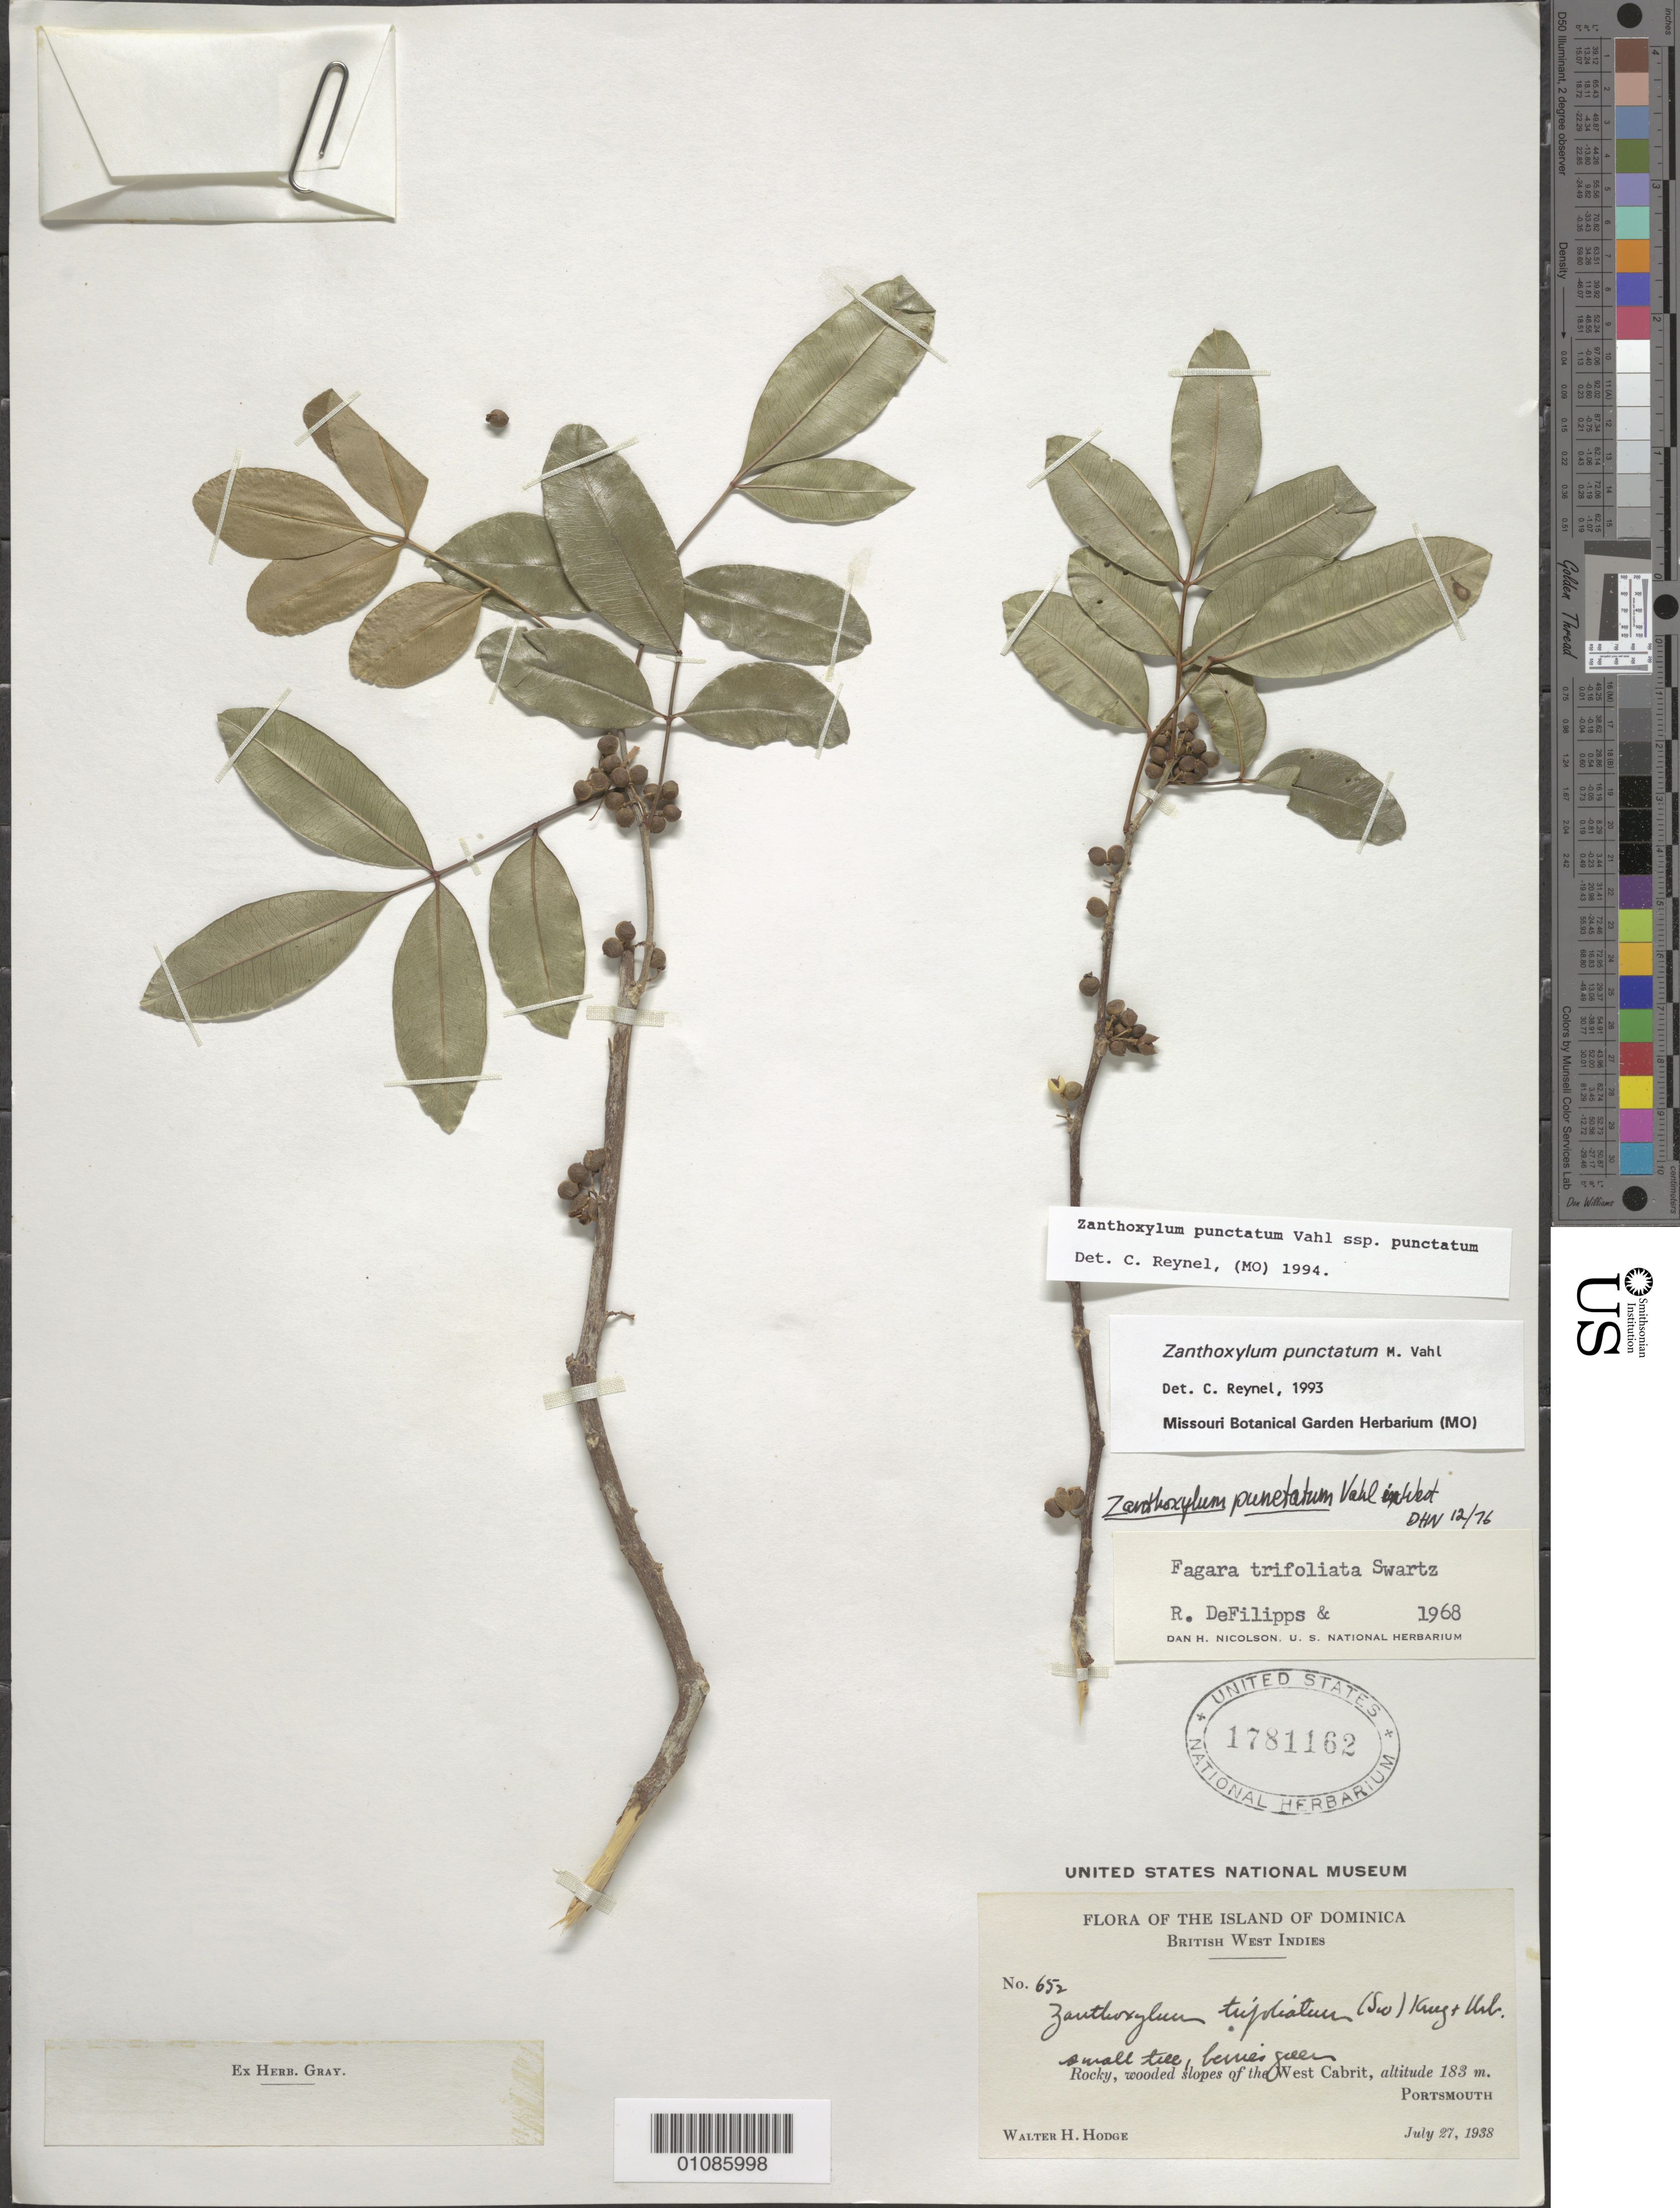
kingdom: Plantae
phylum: Tracheophyta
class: Magnoliopsida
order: Sapindales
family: Rutaceae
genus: Zanthoxylum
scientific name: Zanthoxylum punctatum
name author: Vahl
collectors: W. Hodge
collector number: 652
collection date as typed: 27 Jul 1938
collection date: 1938-07-27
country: Dominica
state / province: St. John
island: Dominica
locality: Rocky, wooded slopes of the W cabrit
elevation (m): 183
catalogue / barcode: US 1781162